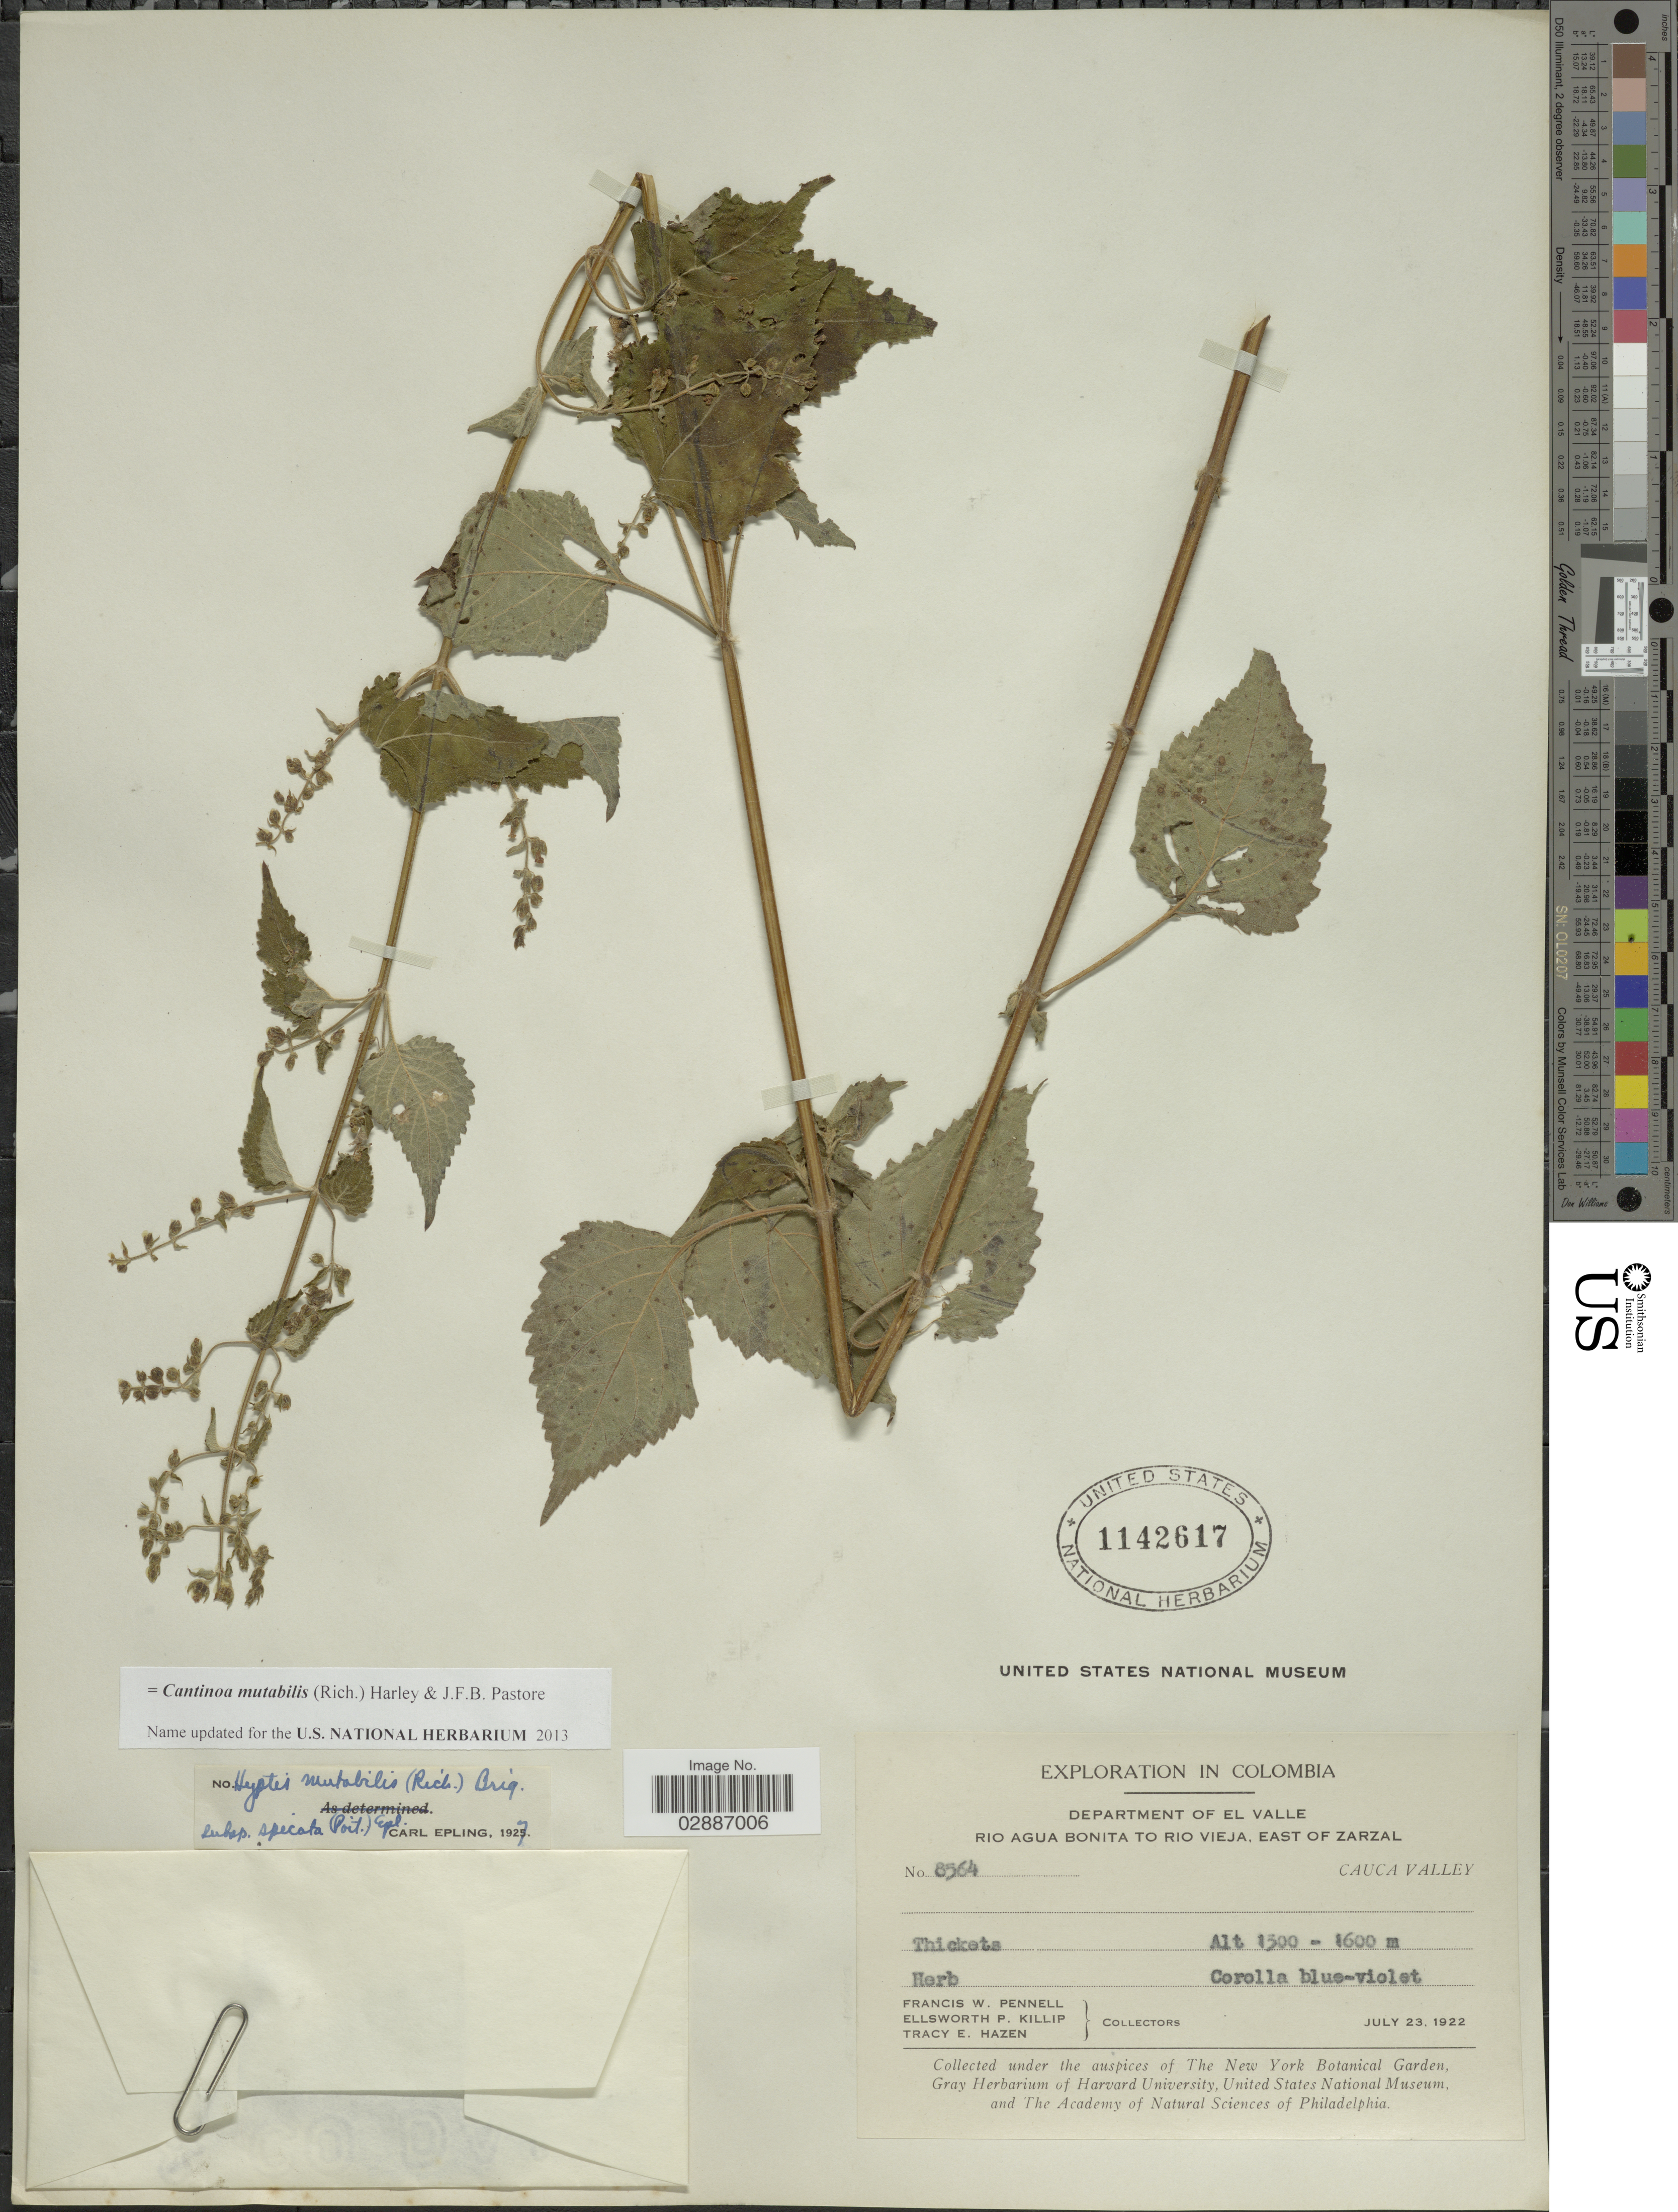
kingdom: Plantae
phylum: Tracheophyta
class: Magnoliopsida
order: Lamiales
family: Lamiaceae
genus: Cantinoa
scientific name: Cantinoa mutabilis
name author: (Epling) Harley & J.F.B. Pastore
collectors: F. W. Pennell, E. P. Killip & T. E. Hazen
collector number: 8564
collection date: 1922-07-23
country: Colombia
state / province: Valle del Cauca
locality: Department of El Valle. Rio Agua Bonita to Rio Vieja, East of Zarzal. Cauca Valley.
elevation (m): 1500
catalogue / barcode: US 1142617